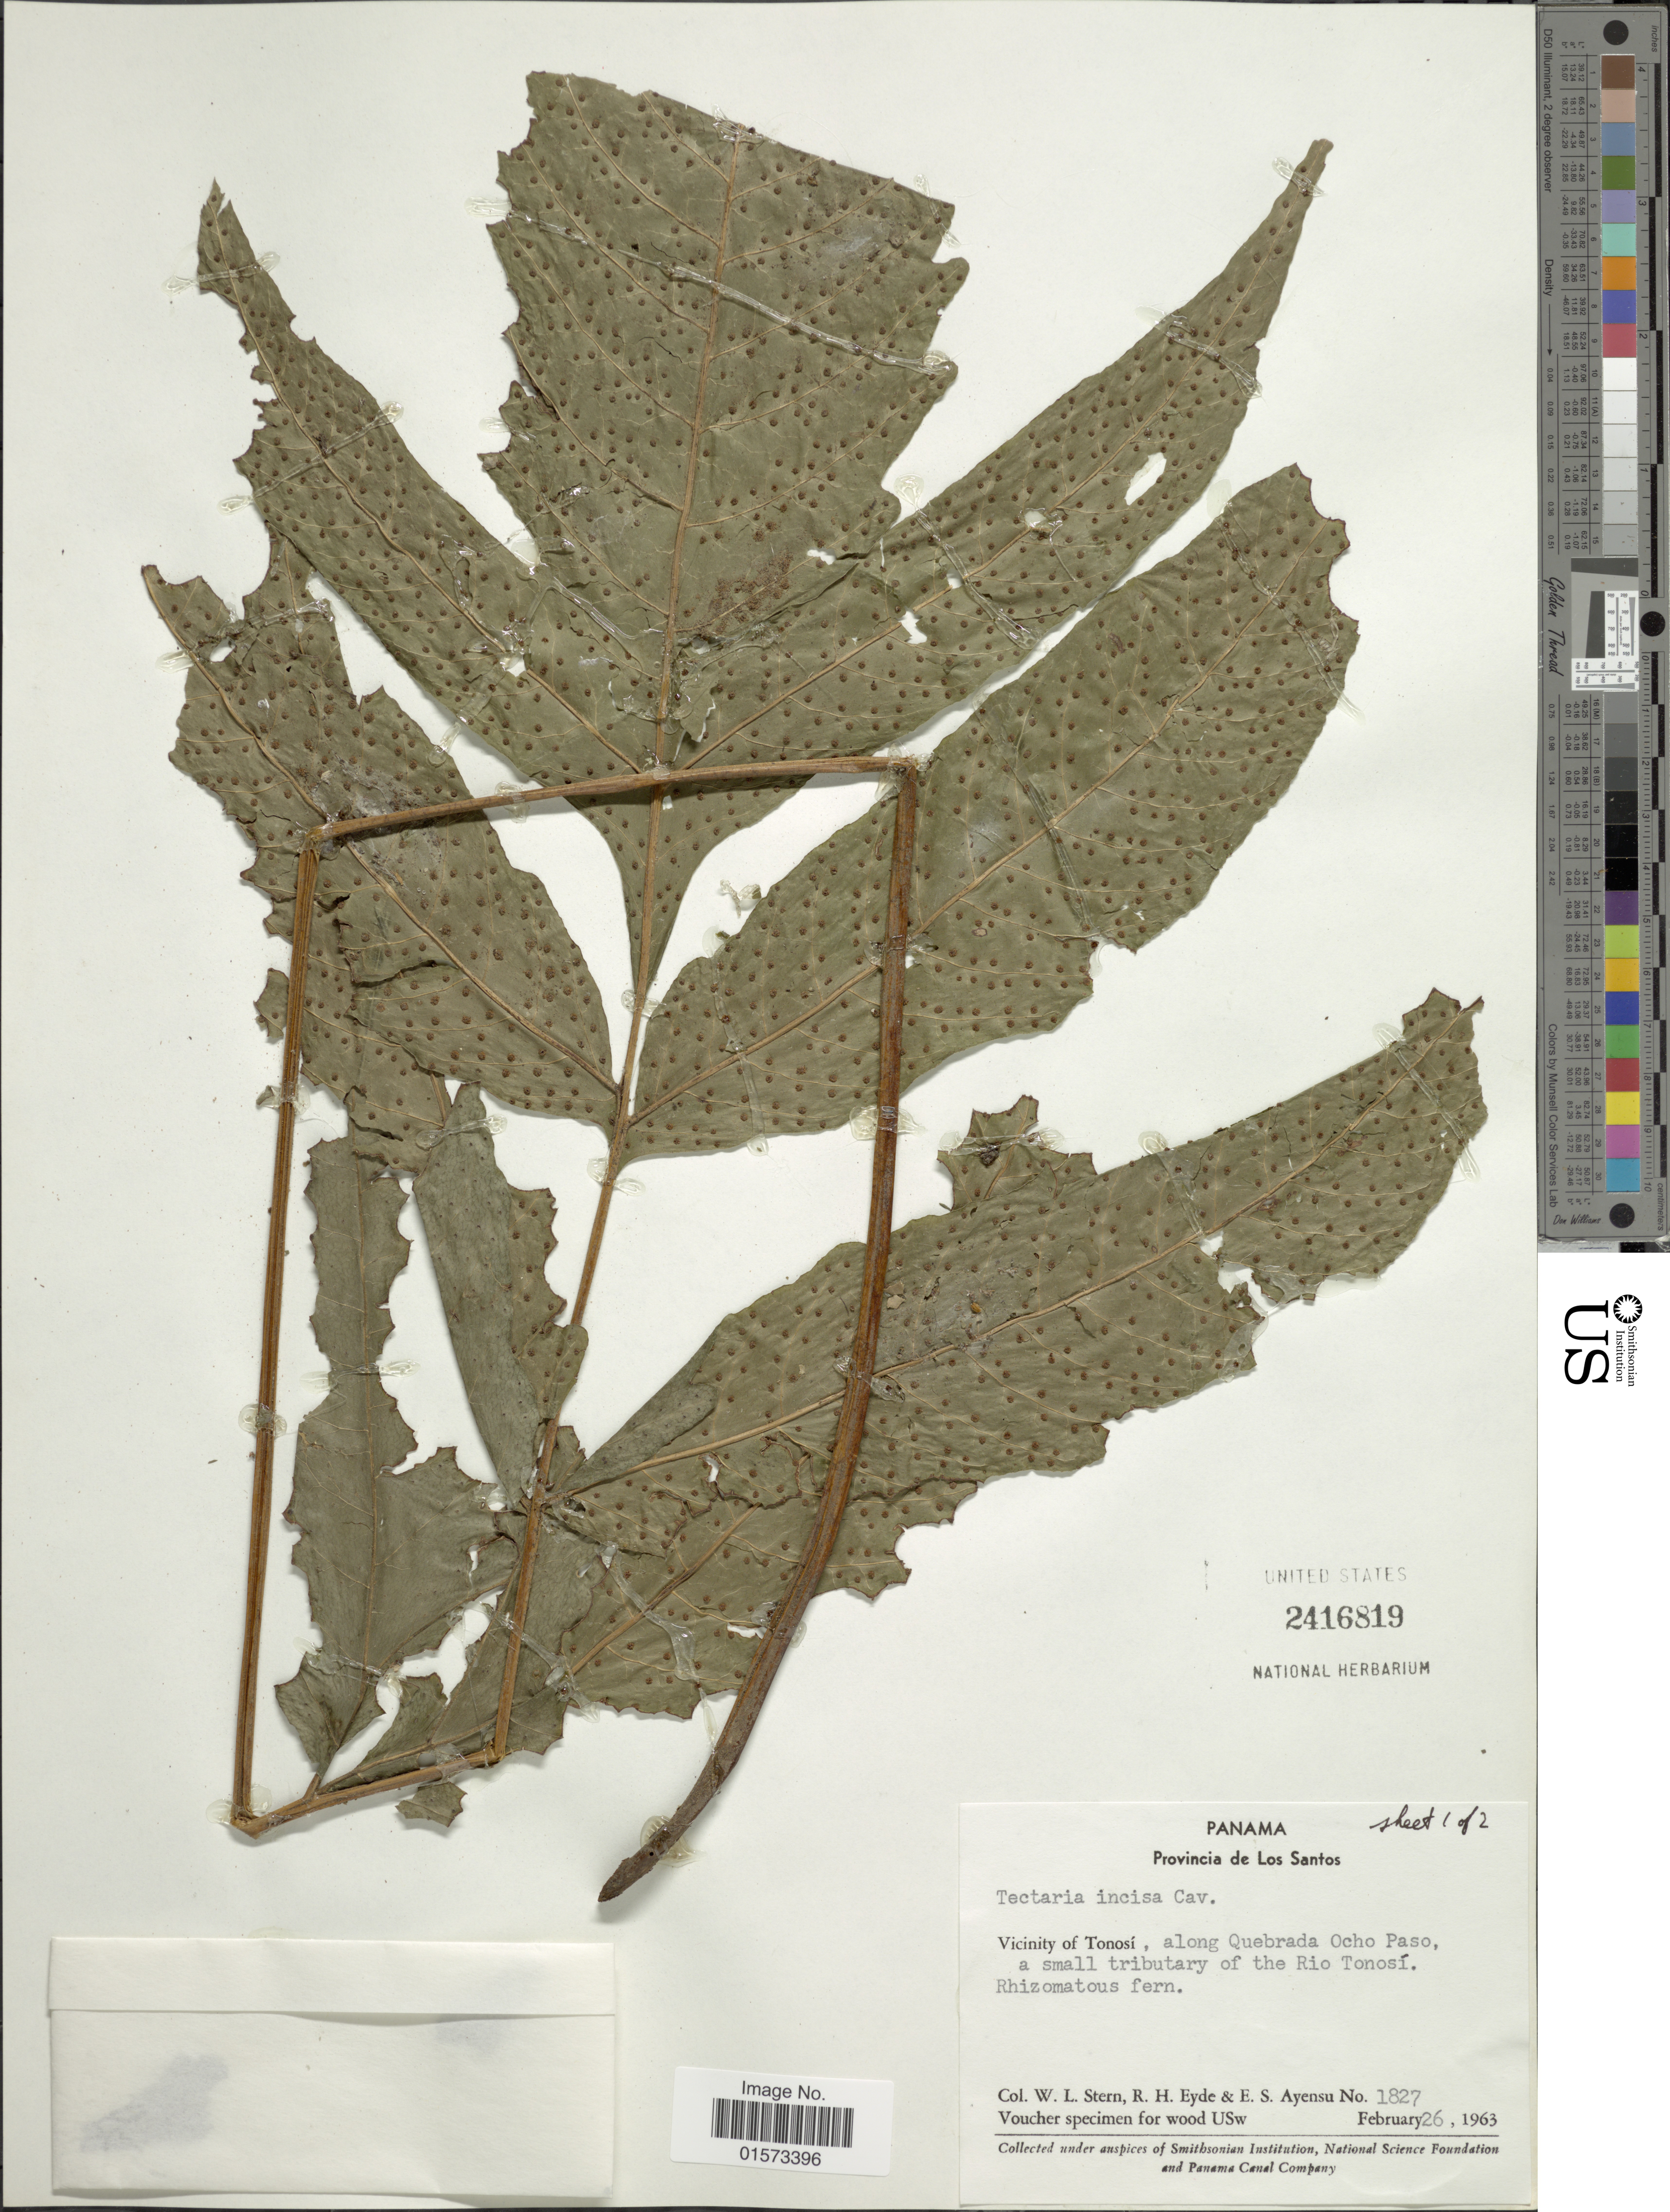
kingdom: Plantae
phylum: Tracheophyta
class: Polypodiopsida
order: Polypodiales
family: Tectariaceae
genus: Tectaria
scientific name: Tectaria incisa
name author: Cav.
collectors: W. L. Stern, R. H. Eyde & E. S. Ayensu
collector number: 1827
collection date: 1963-02-26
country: Panama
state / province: Los Santos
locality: Provincia de Los Santos. Vicinity of Tonosi, along Quebrada Ocho Paso, a small tributary of the Rio Tonosi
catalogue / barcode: US 2416819